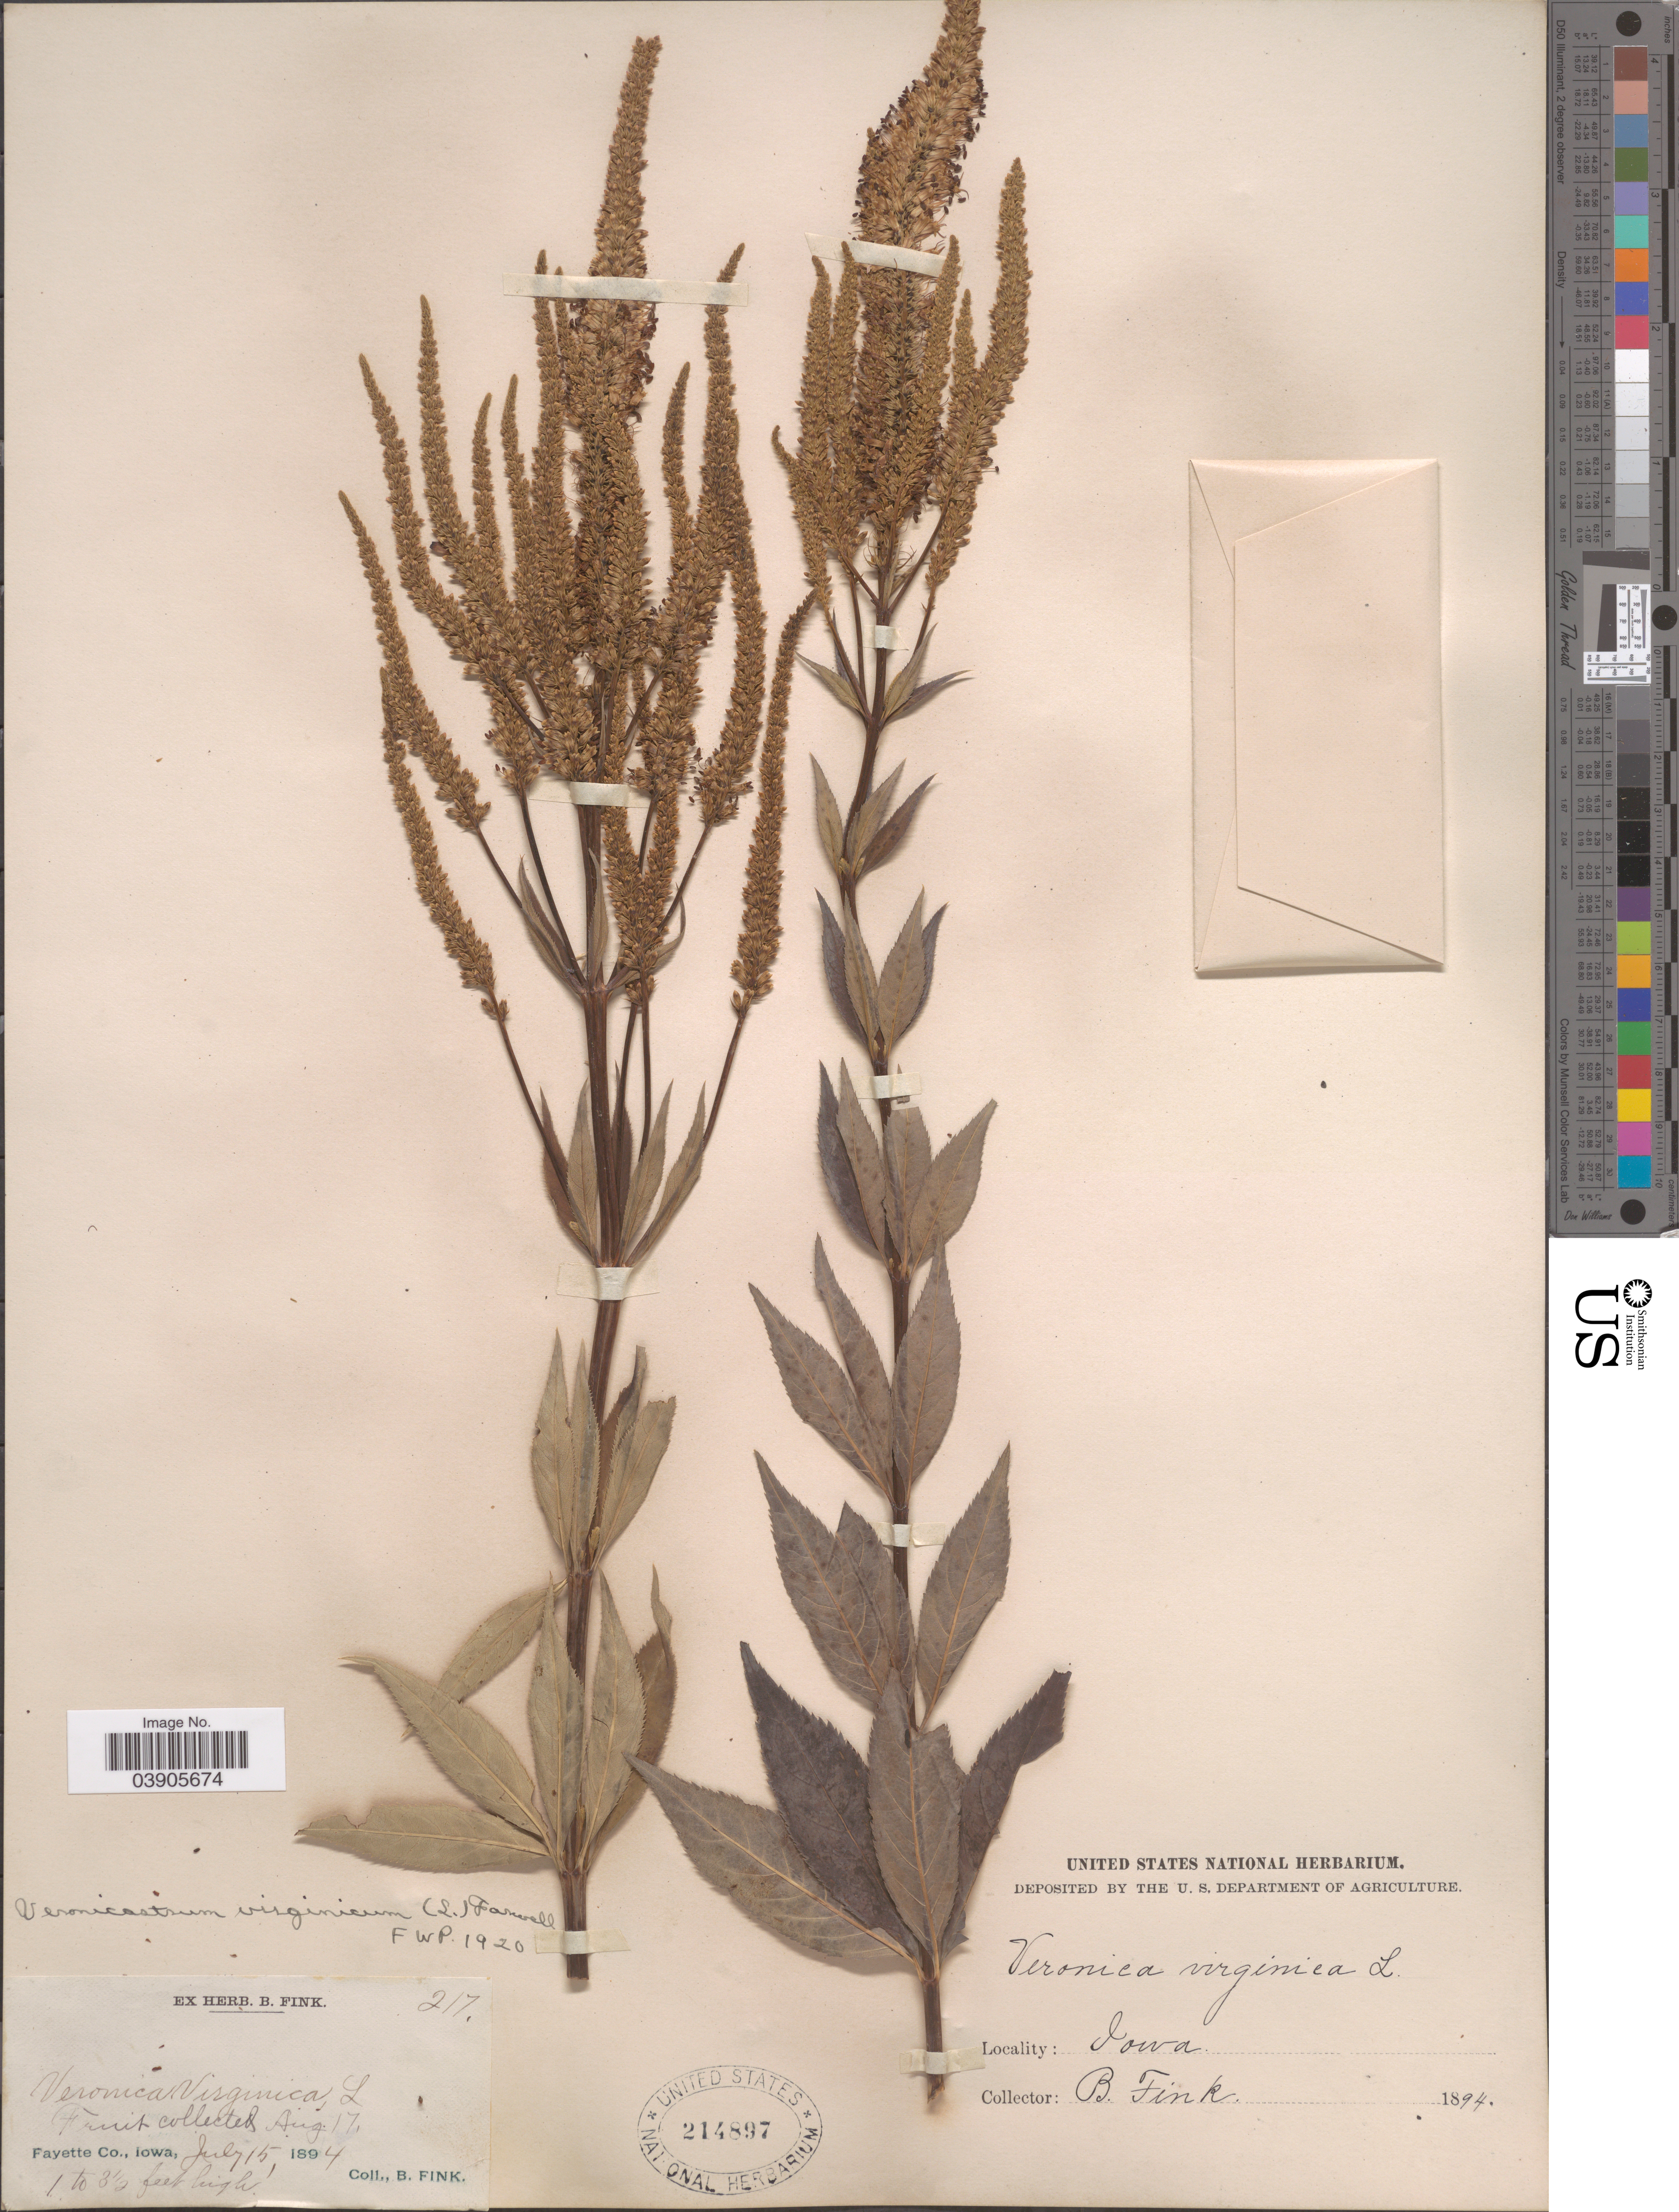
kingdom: Plantae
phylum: Tracheophyta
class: Magnoliopsida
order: Lamiales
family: Plantaginaceae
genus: Veronicastrum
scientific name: Veronicastrum virginicum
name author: (L.) Farw.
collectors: B. Fink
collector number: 217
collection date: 1894-07-15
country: United States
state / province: Iowa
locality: Fayette Co.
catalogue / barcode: US 214897